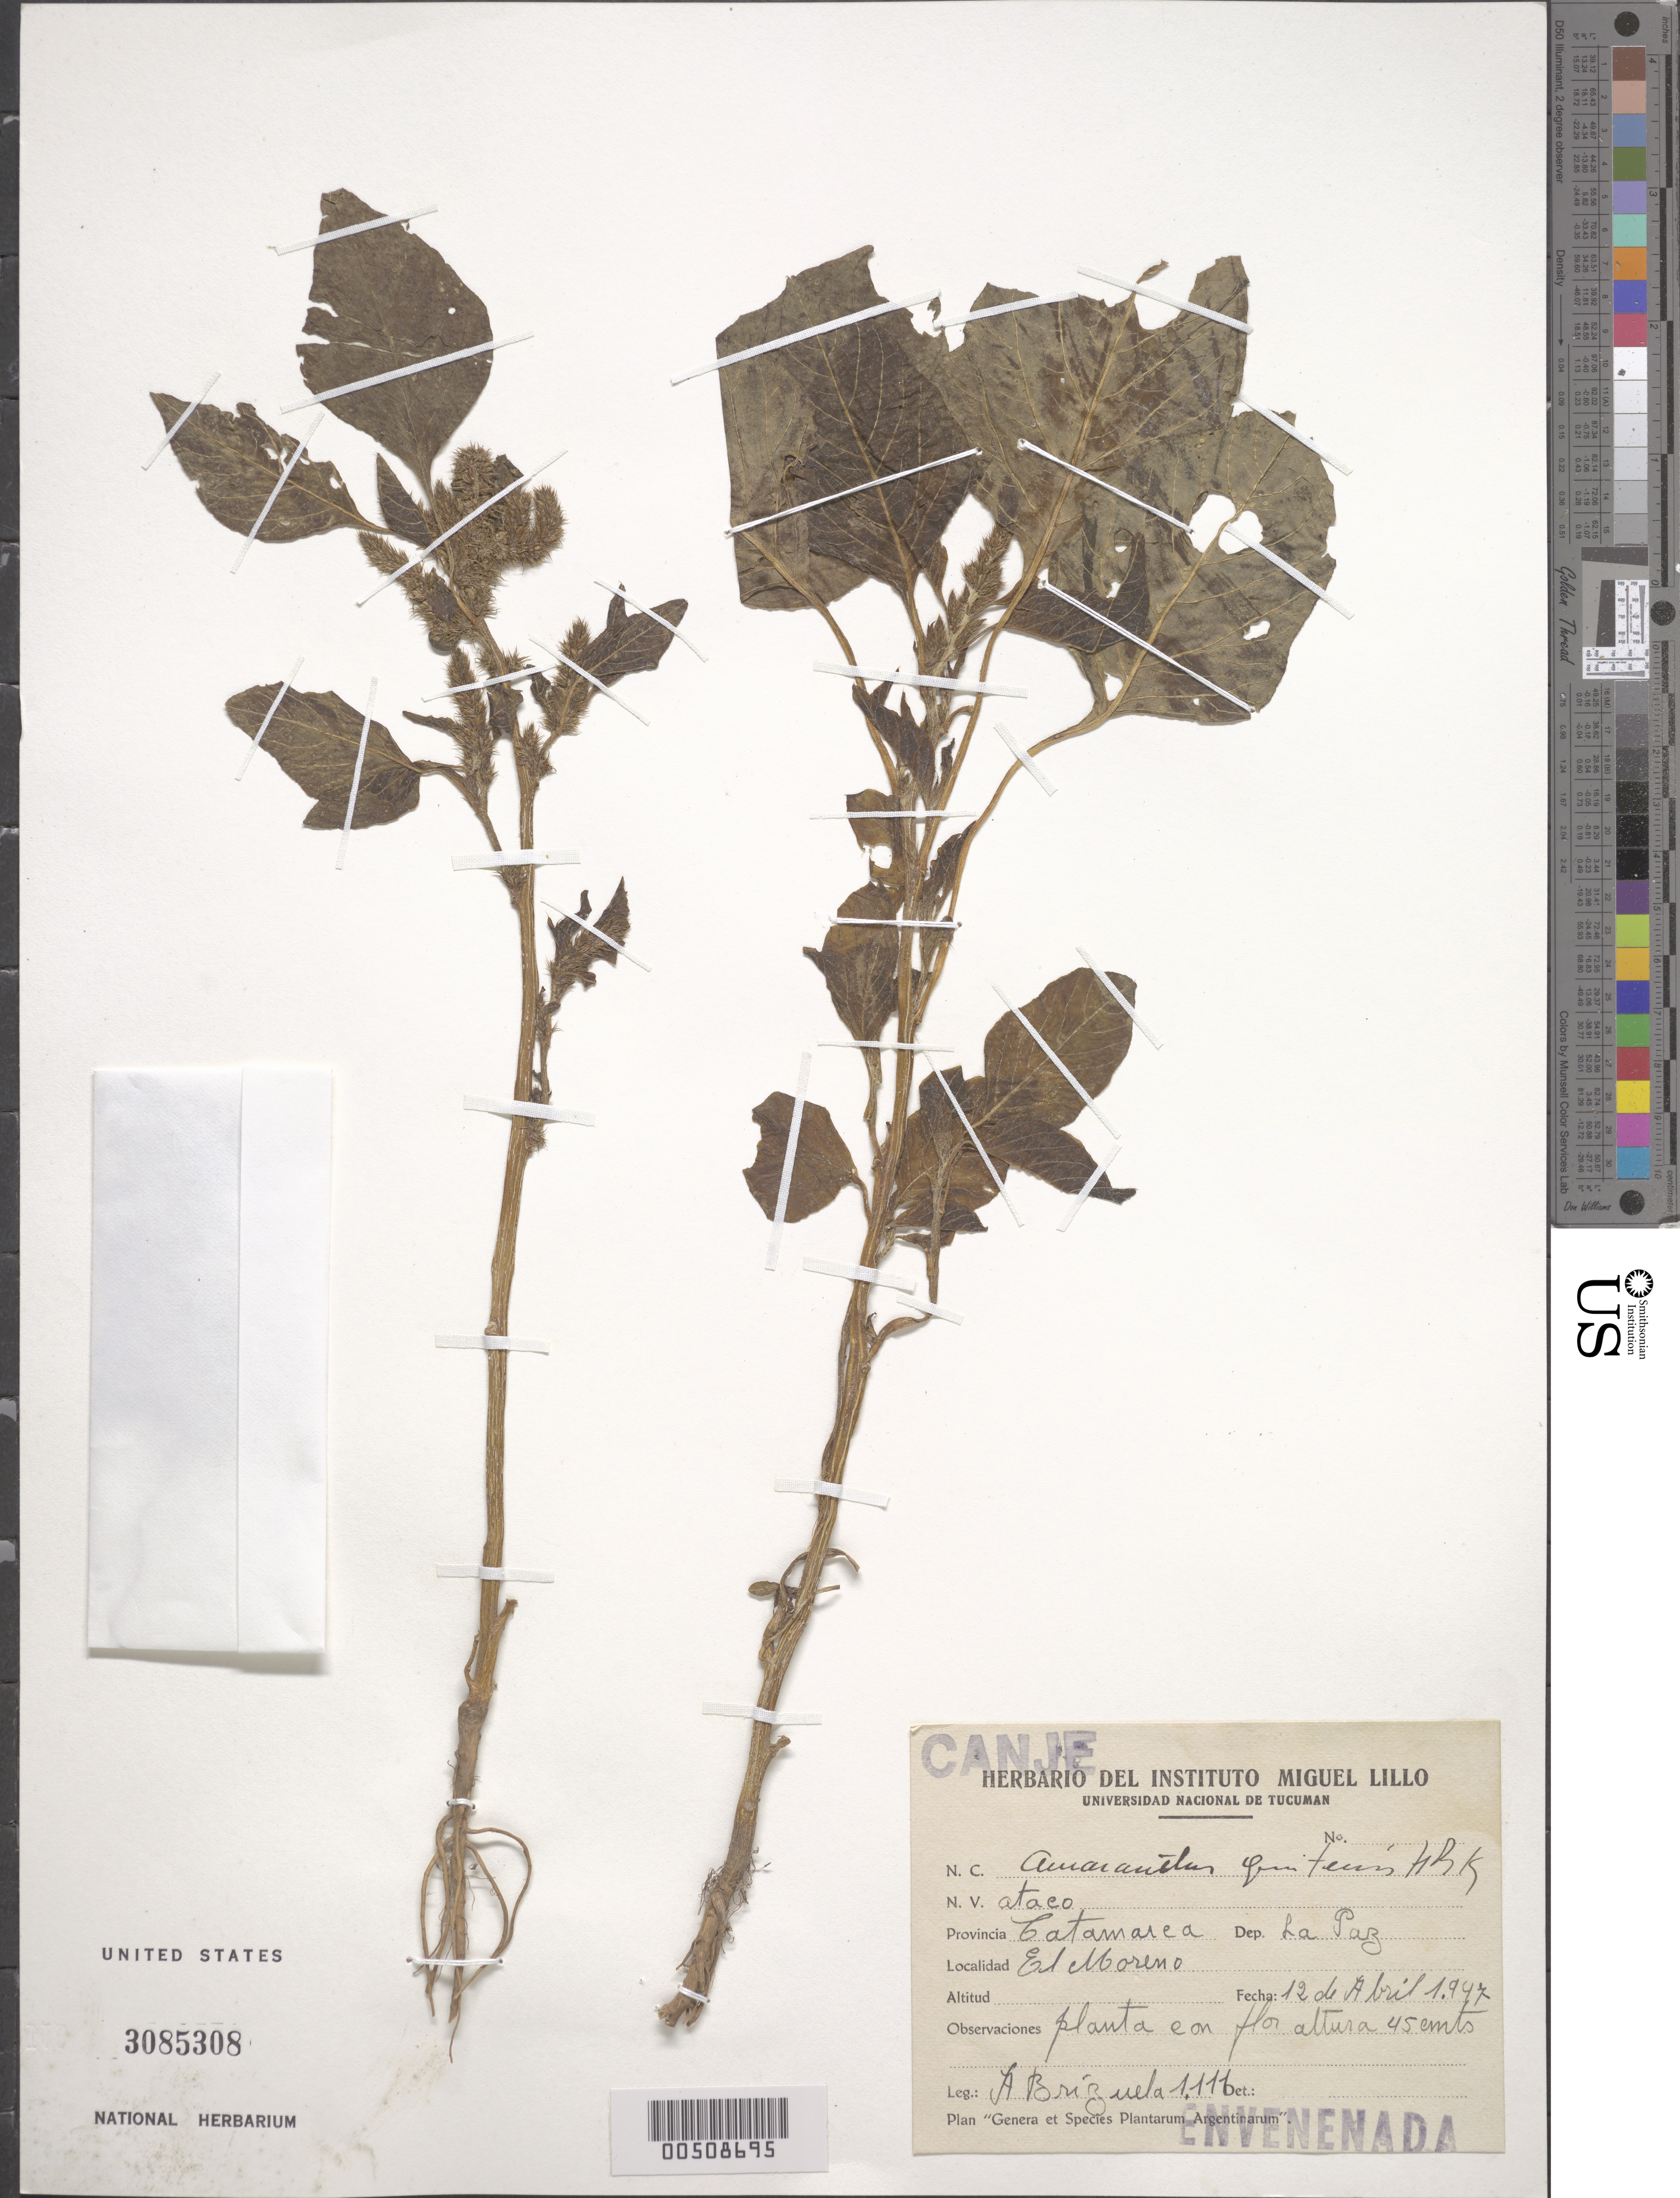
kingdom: Plantae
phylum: Tracheophyta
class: Magnoliopsida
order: Caryophyllales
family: Amaranthaceae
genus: Amaranthus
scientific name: Amaranthus quitensis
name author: Kunth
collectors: A. Briguela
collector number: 1111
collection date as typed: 12 Apr 1947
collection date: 1947-04-12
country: Argentina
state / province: Catamarca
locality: La Paz, el Moreno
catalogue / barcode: US 3085308